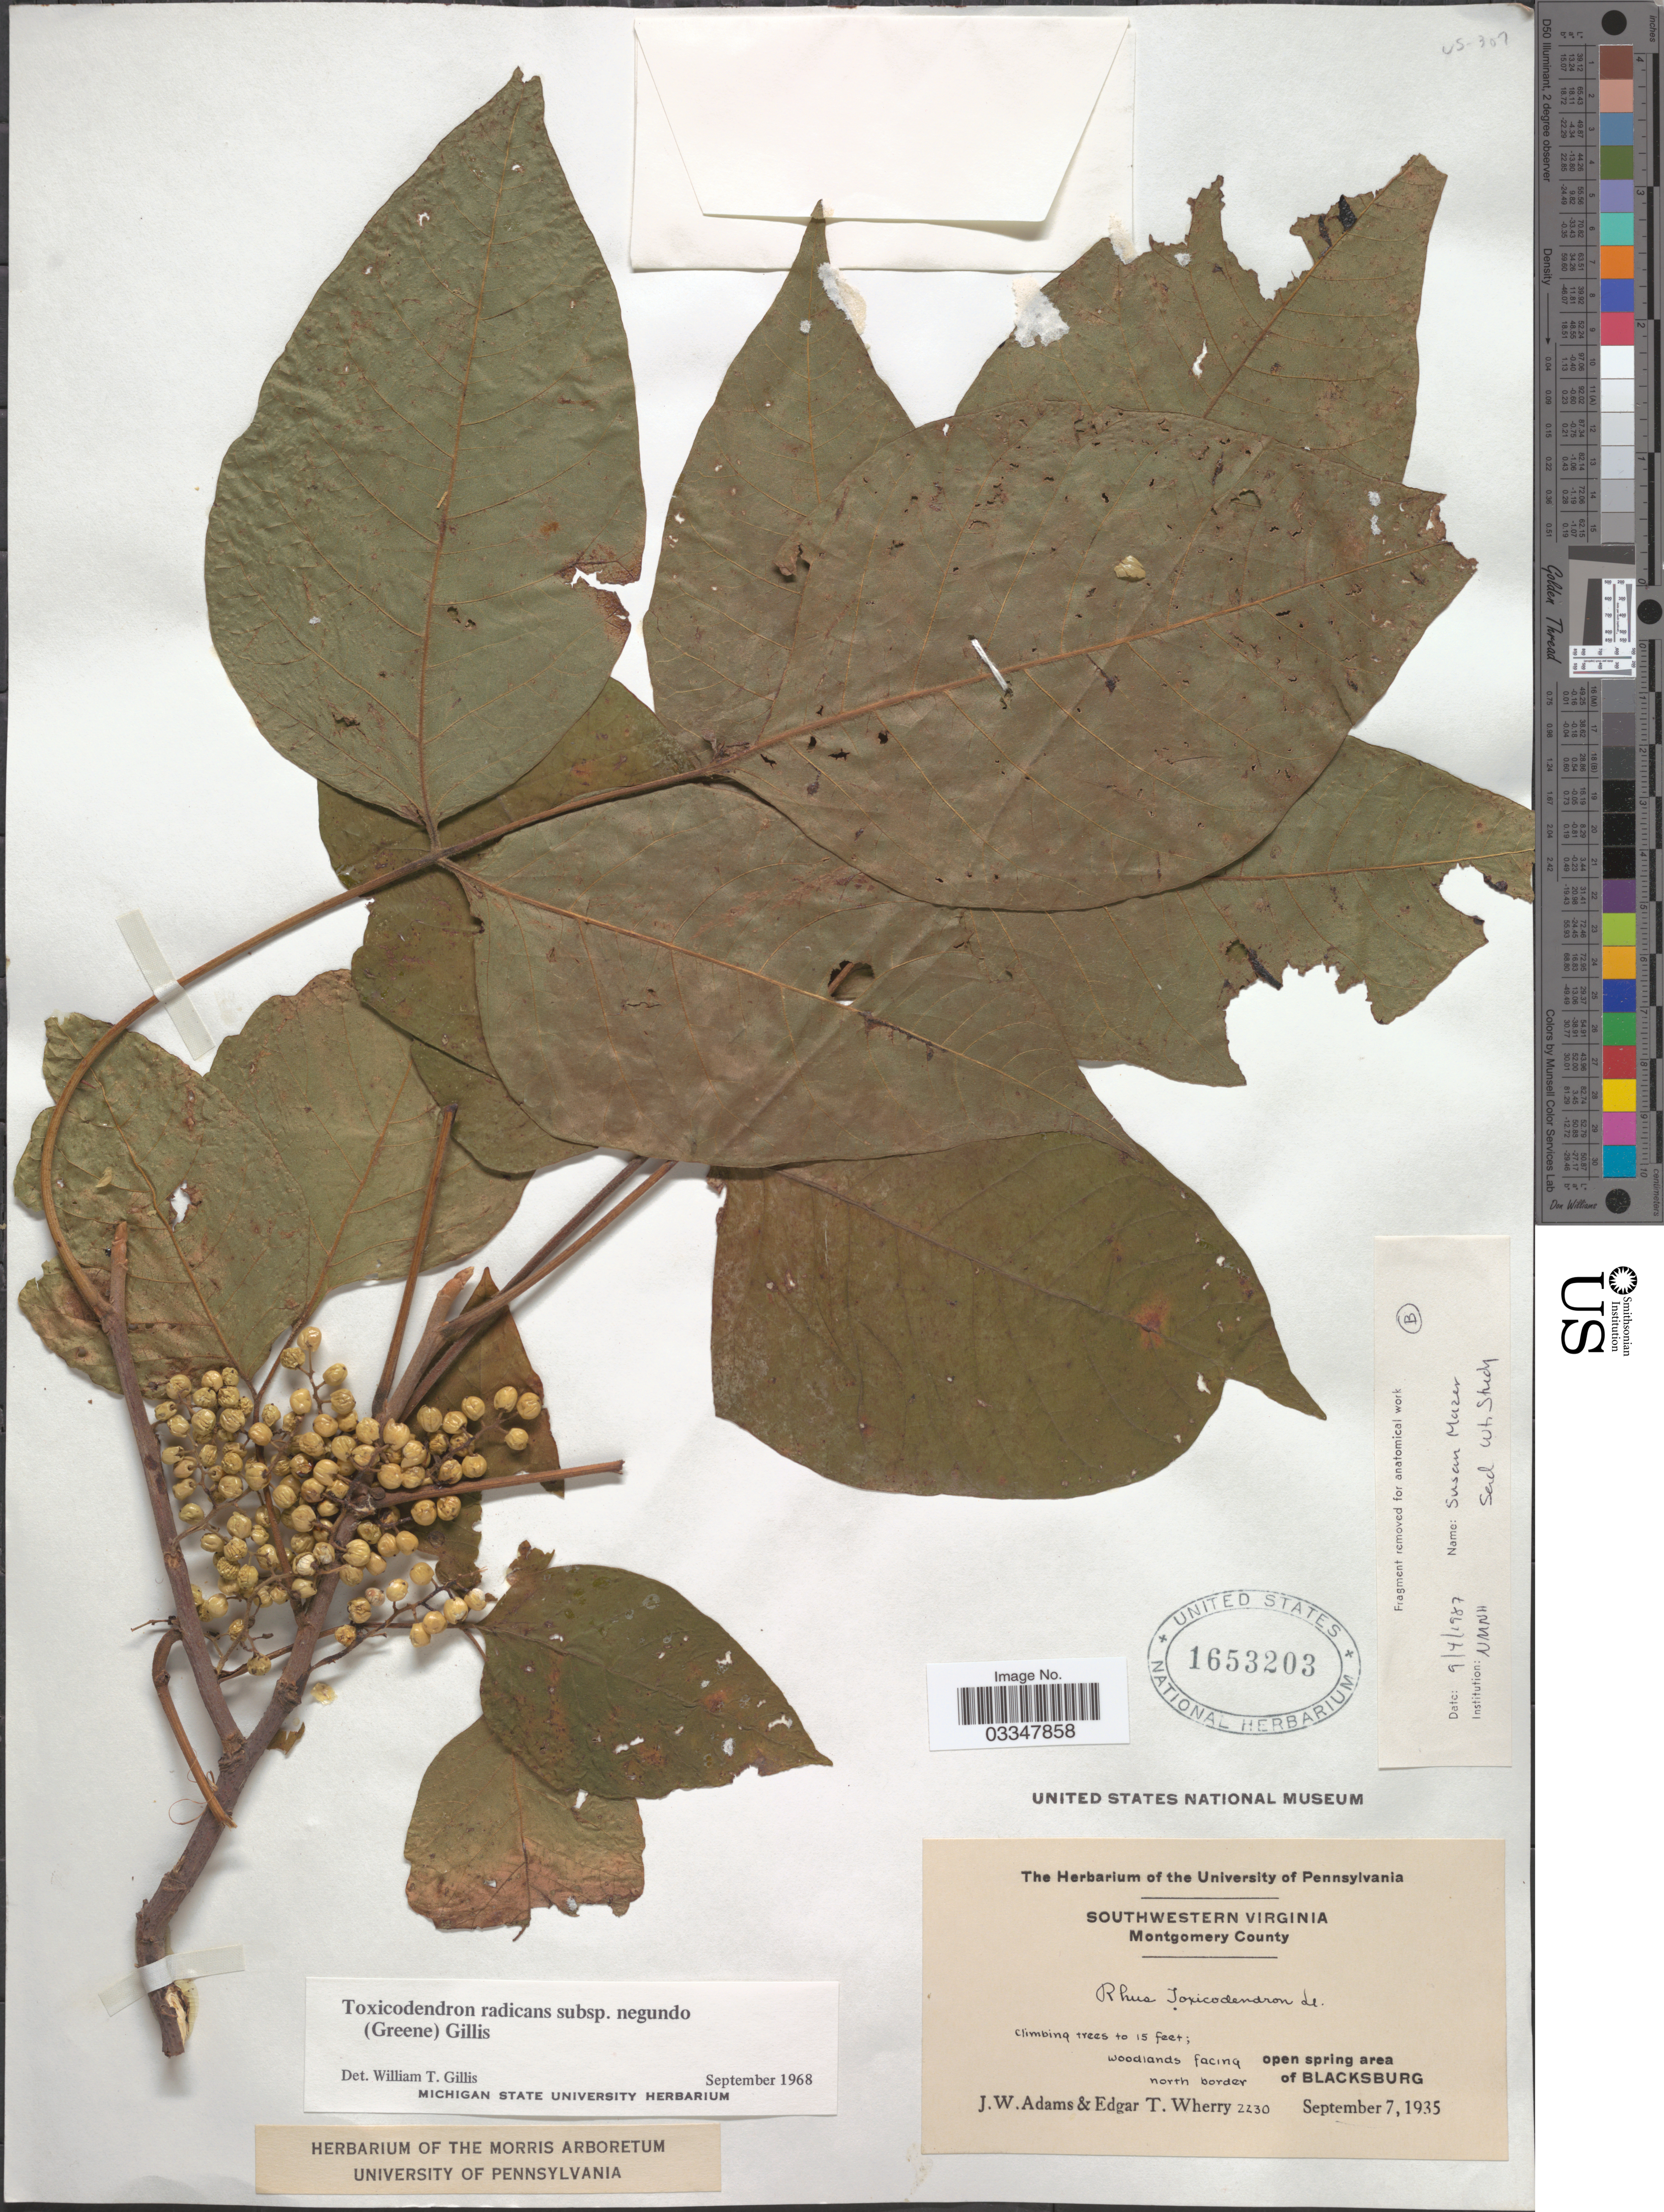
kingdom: Plantae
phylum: Tracheophyta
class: Magnoliopsida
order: Sapindales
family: Anacardiaceae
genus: Toxicodendron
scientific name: Toxicodendron radicans subsp. negundo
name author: (Greene) Gillis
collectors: J. Adams & E. T. Wherry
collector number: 2230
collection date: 1935-09-07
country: United States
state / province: Virginia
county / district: Montgomery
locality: Southwestern Virginia. Montgomery County. Woodlands facing open spring area, north border of Blacksburg.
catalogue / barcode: US 1653203